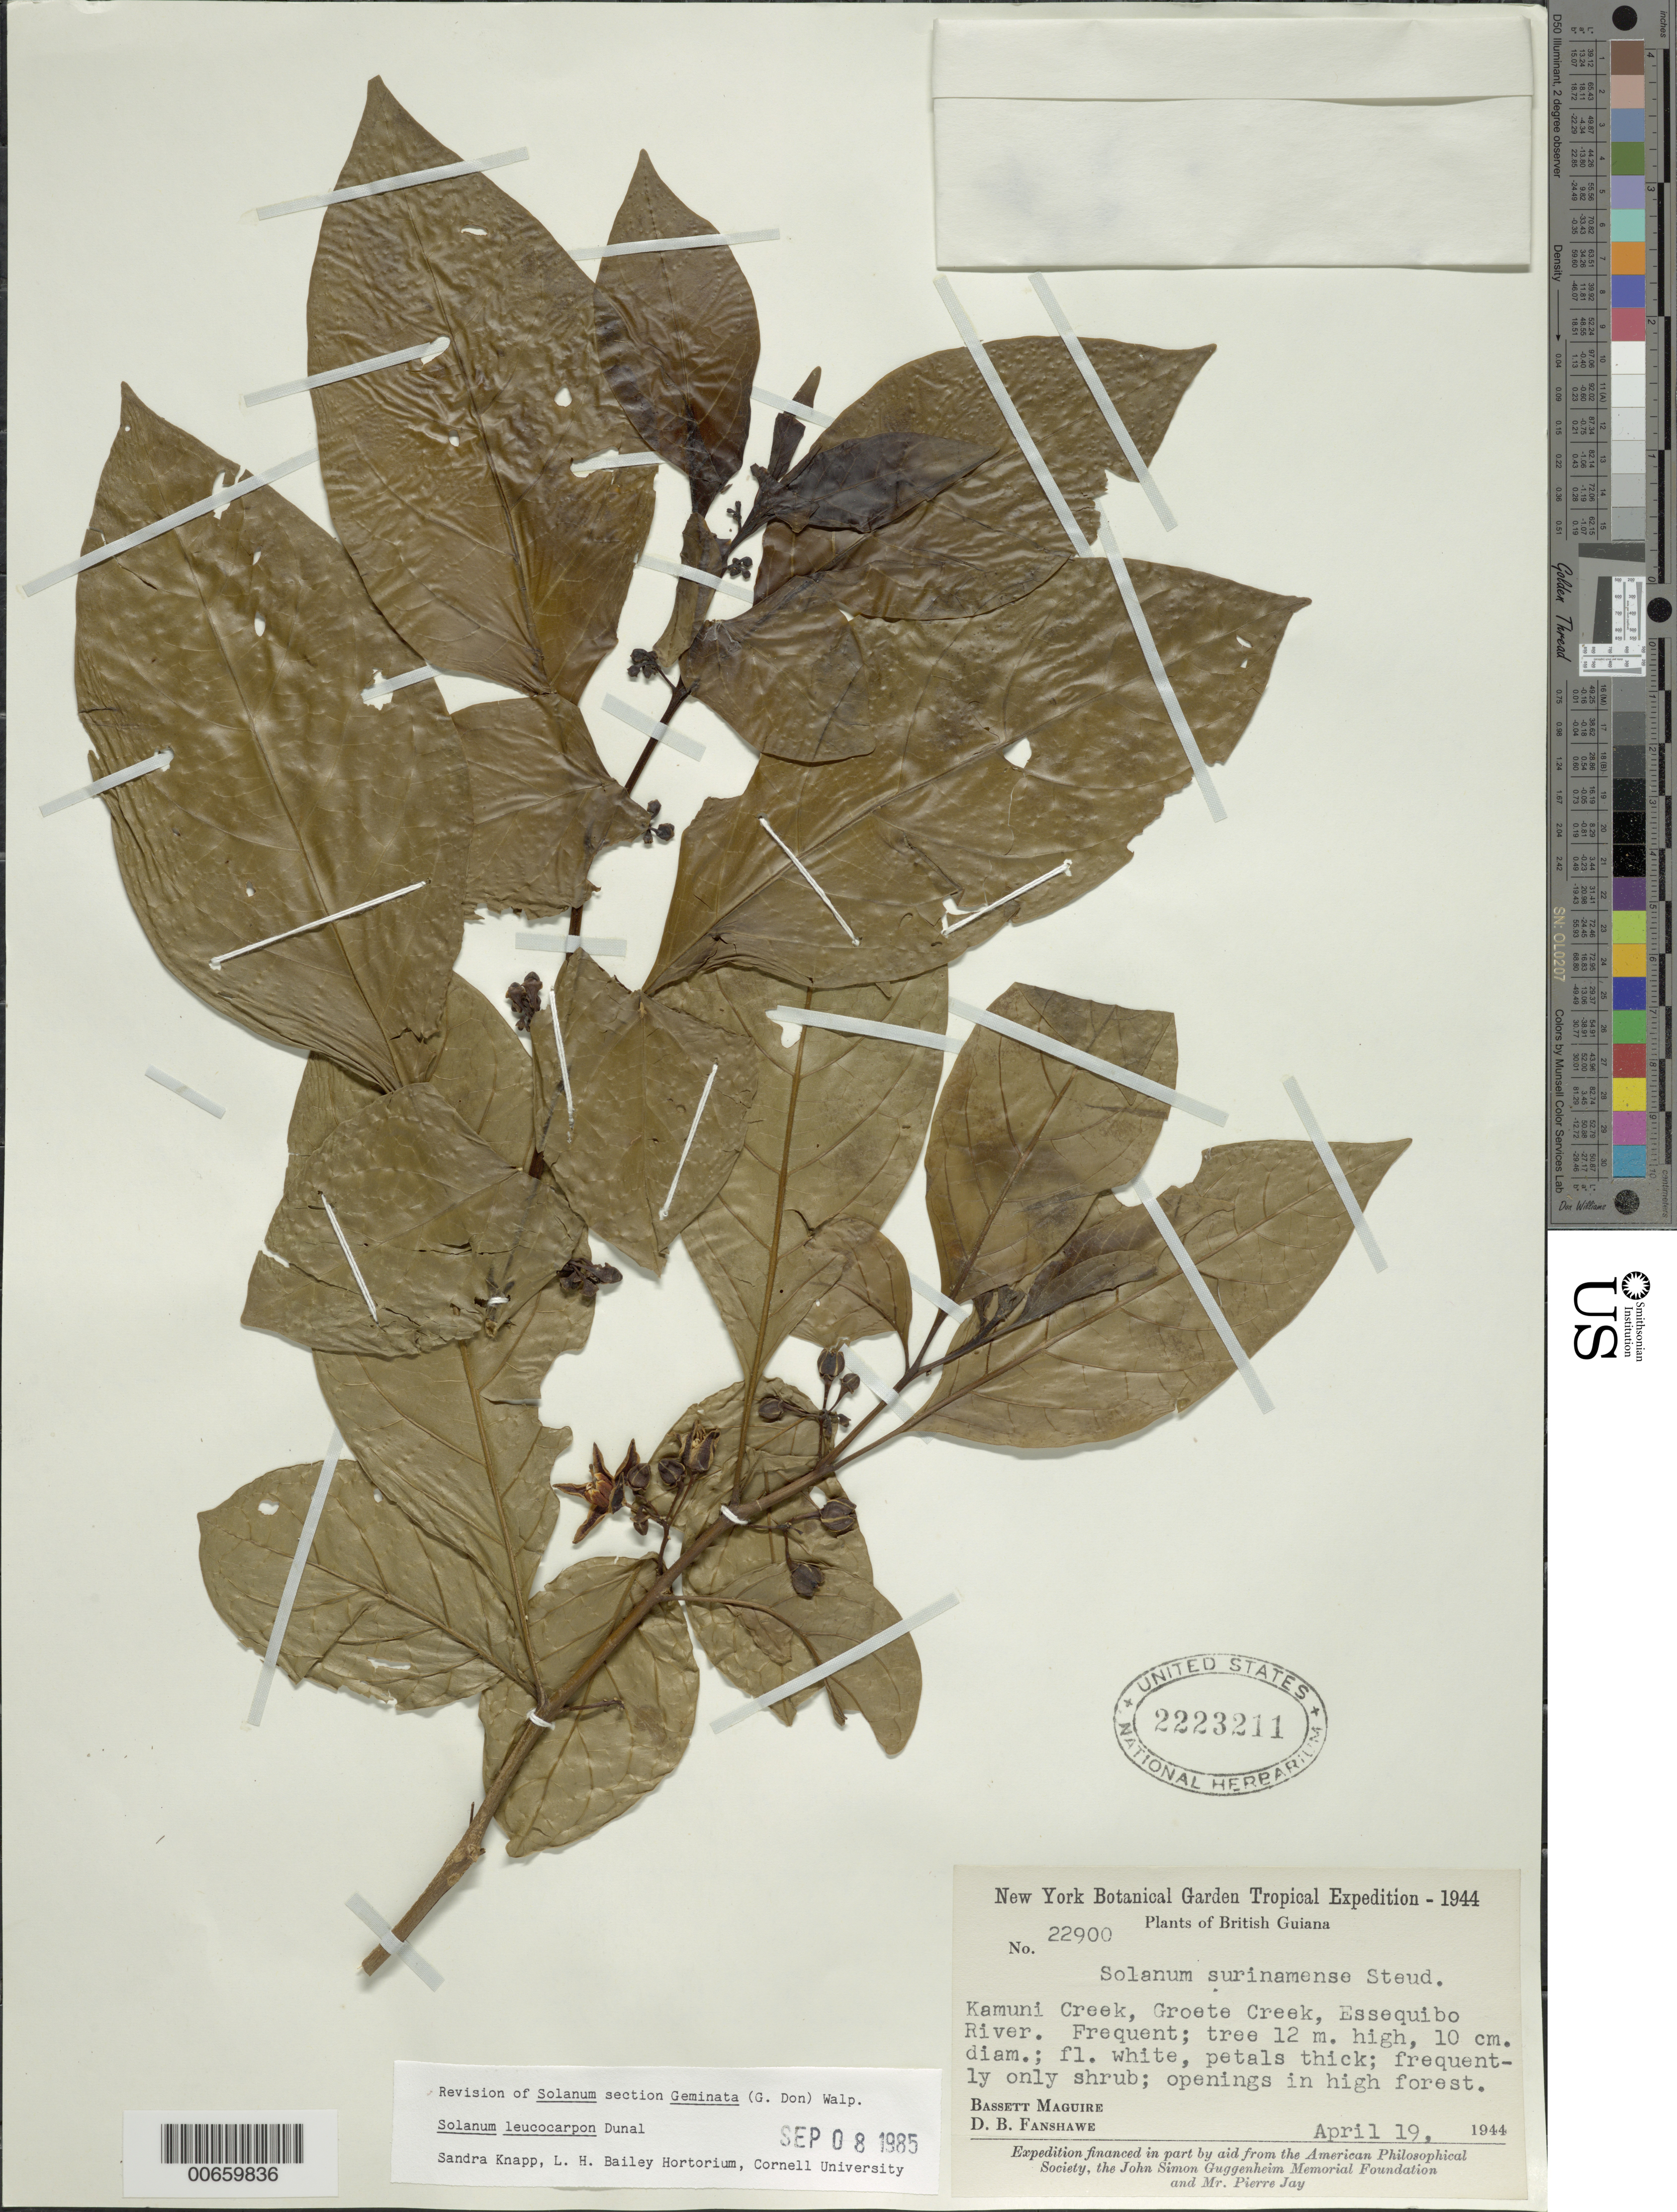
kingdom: Plantae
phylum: Tracheophyta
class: Magnoliopsida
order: Solanales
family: Solanaceae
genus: Solanum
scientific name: Solanum leucocarpon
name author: Dunal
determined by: Knapp, S. D.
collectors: B. Maguire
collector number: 22900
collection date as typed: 4 Apr 1944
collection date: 1944-04-04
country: Guyana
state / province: Essequibo Isl-W. Demerara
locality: Kamuni Creek, Groete Creek, Essequibo R.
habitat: Openings in high forest.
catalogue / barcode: US 2223211